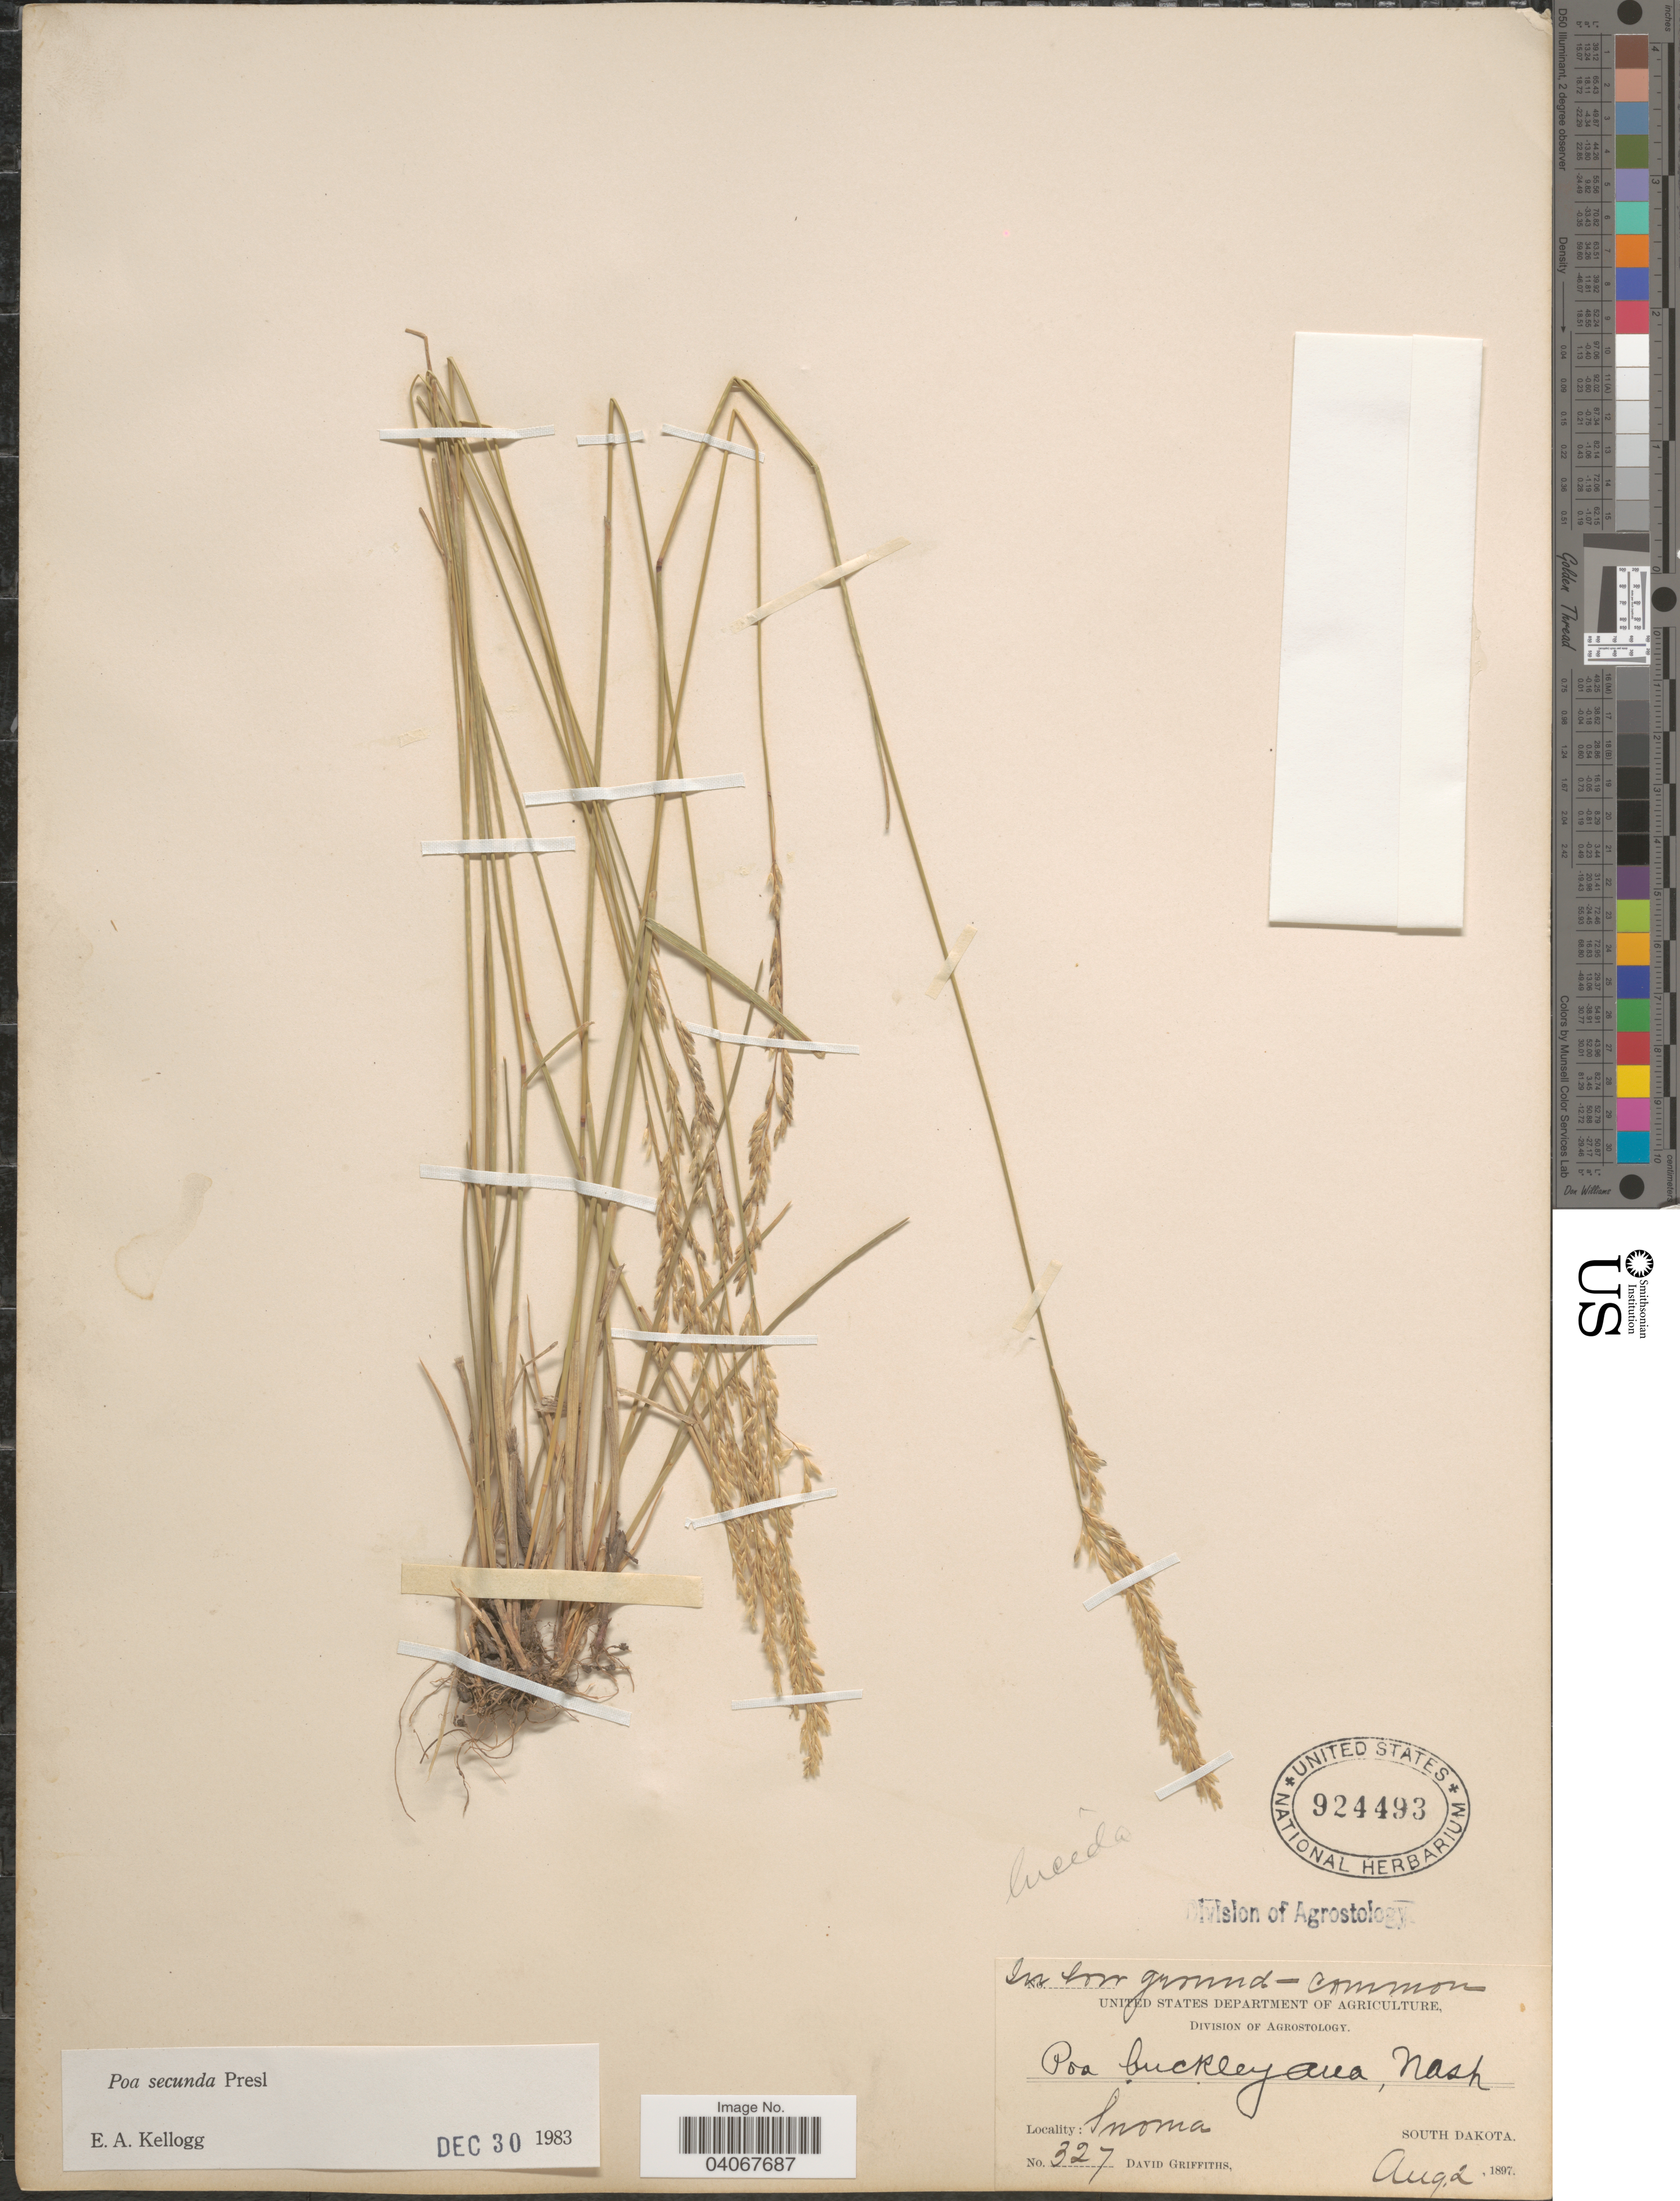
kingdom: Plantae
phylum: Tracheophyta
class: Liliopsida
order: Poales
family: Poaceae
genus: Poa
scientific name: Poa secunda subsp. secunda var. secunda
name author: J. Presl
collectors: D. Griffiths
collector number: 327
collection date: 1897-08-02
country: United States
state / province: South Dakota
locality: Snoma.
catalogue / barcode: US 924493